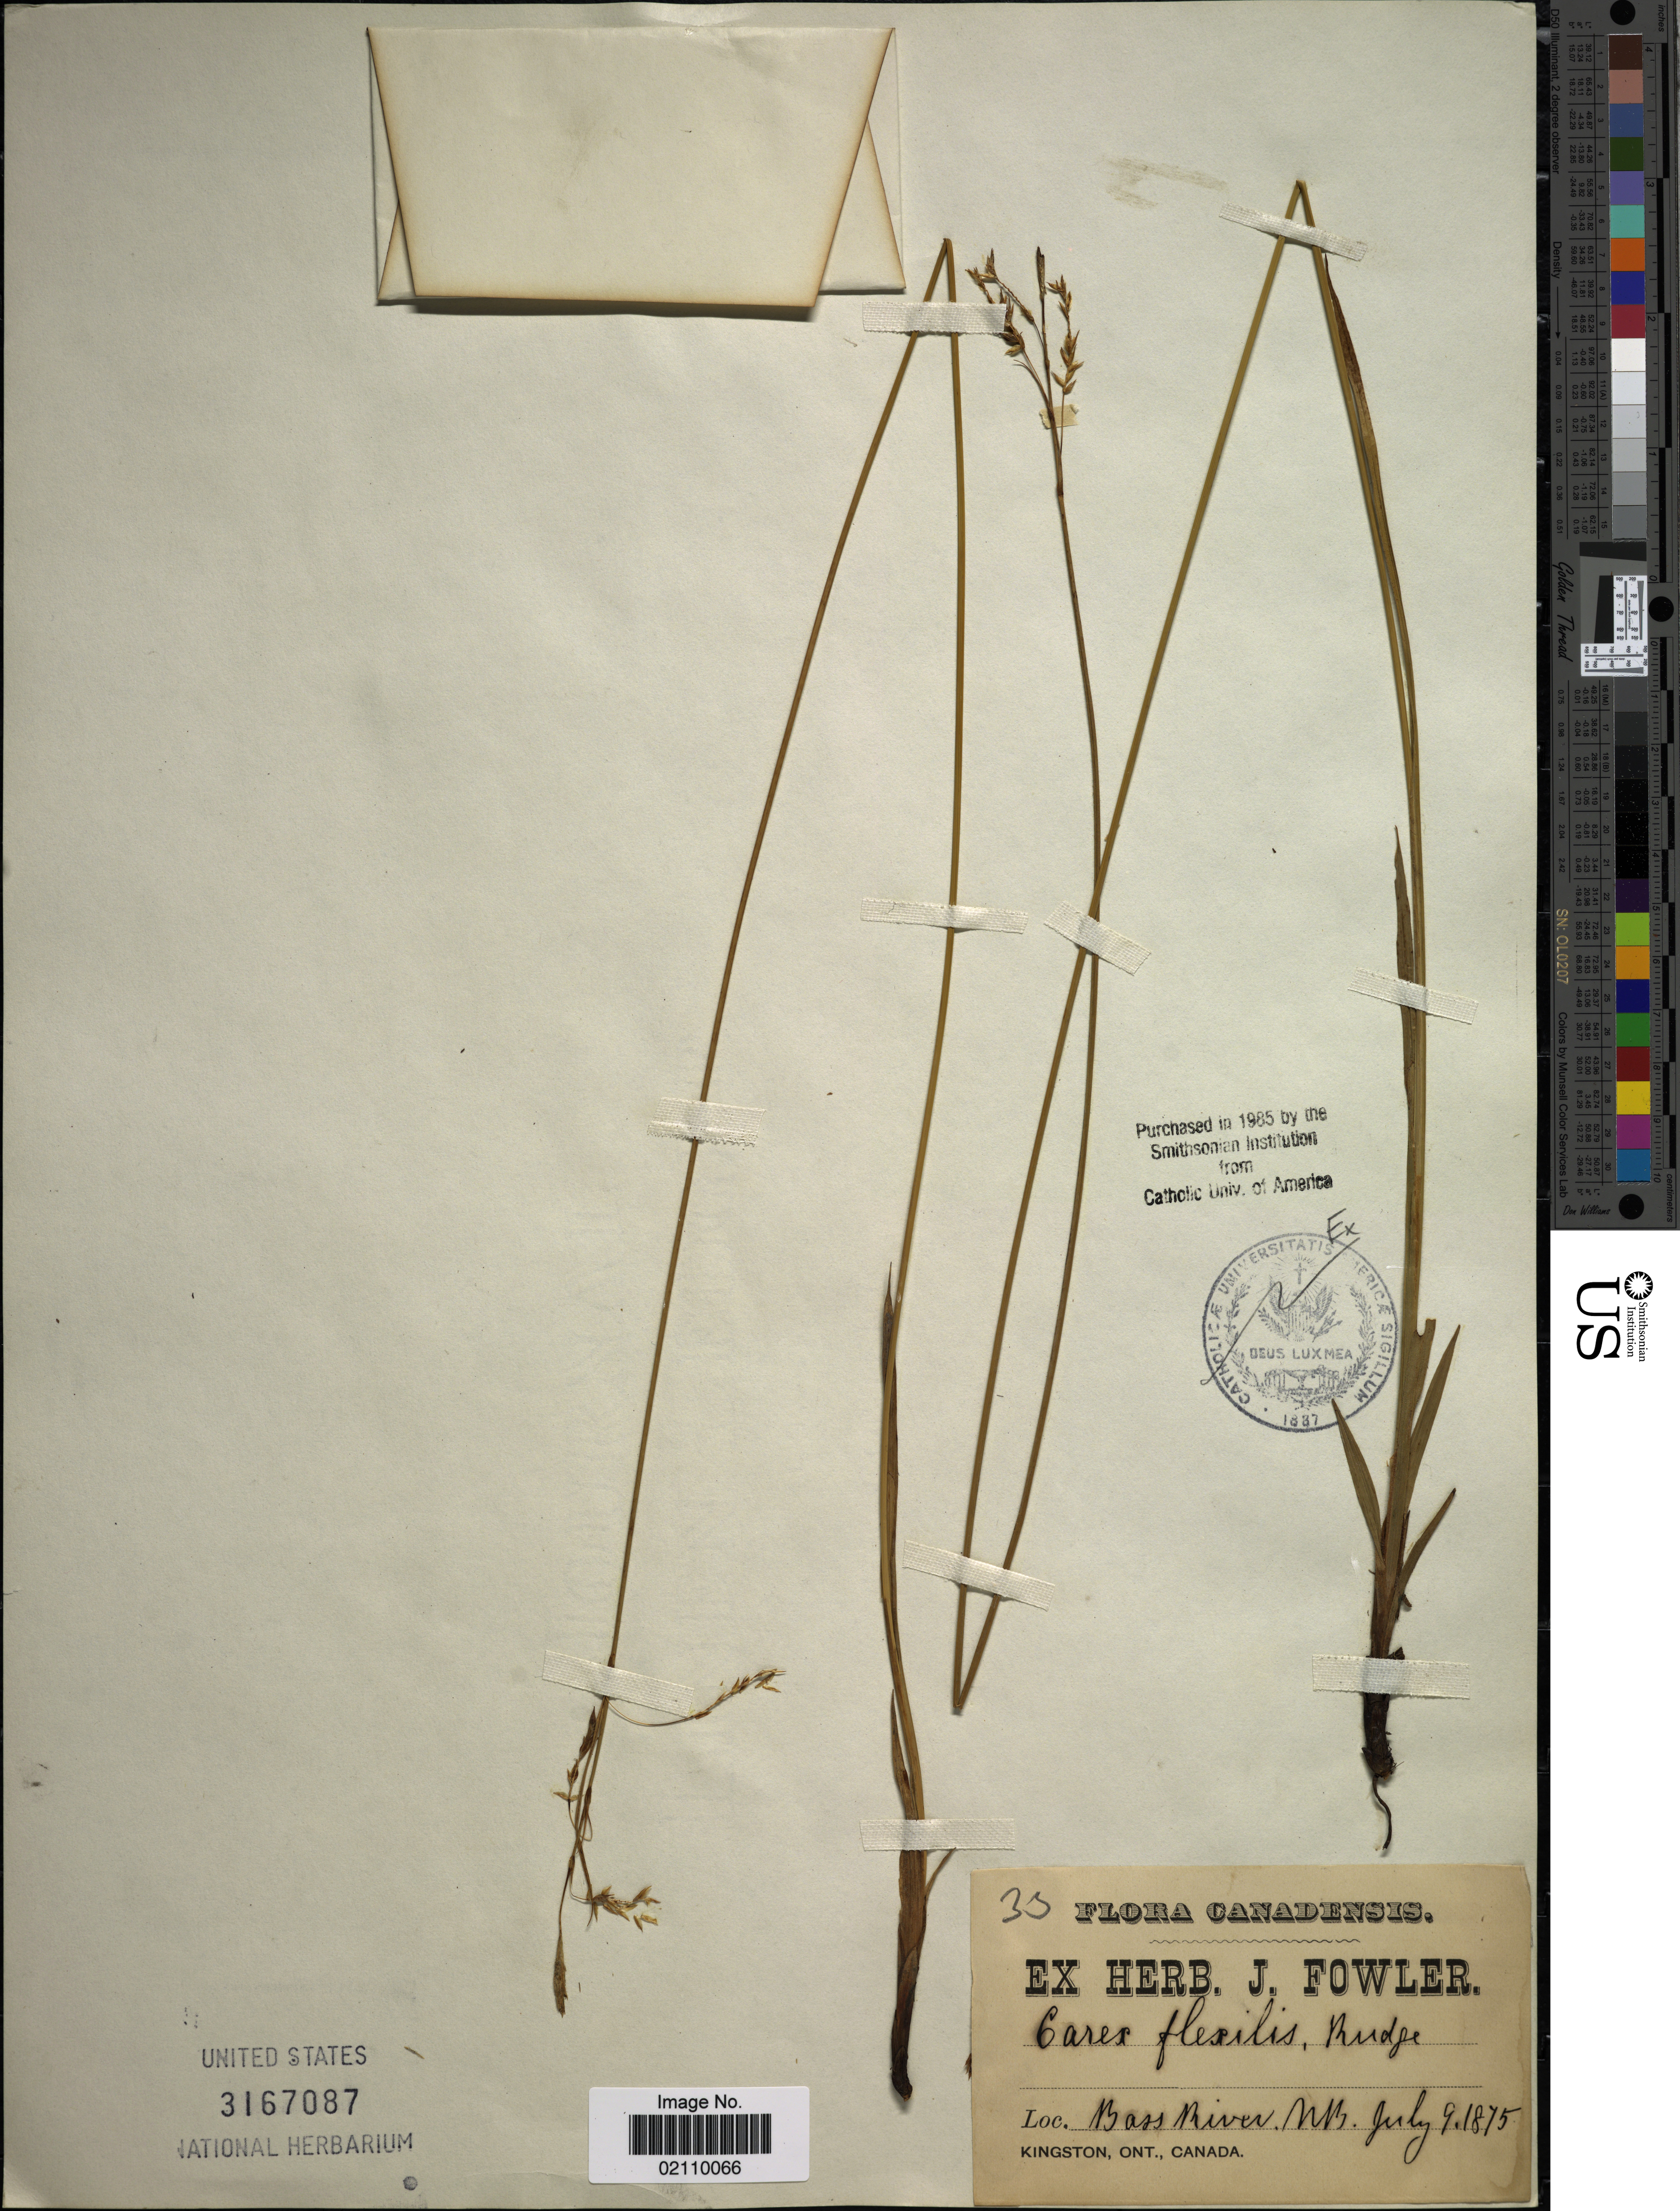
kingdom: Plantae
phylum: Tracheophyta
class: Liliopsida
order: Poales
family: Cyperaceae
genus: Carex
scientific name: Carex castanea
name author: Wahlenb.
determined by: Strong, Mark T., (BOT), Smithsonian Institution - National Museum of Natural History (UNITED STATES)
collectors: ex herb. J. Fowler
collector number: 33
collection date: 1875-07-09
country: Canada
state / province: New Brunswick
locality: Bass River, Kingston, Ont. [unsure placement]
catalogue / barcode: US 3167087